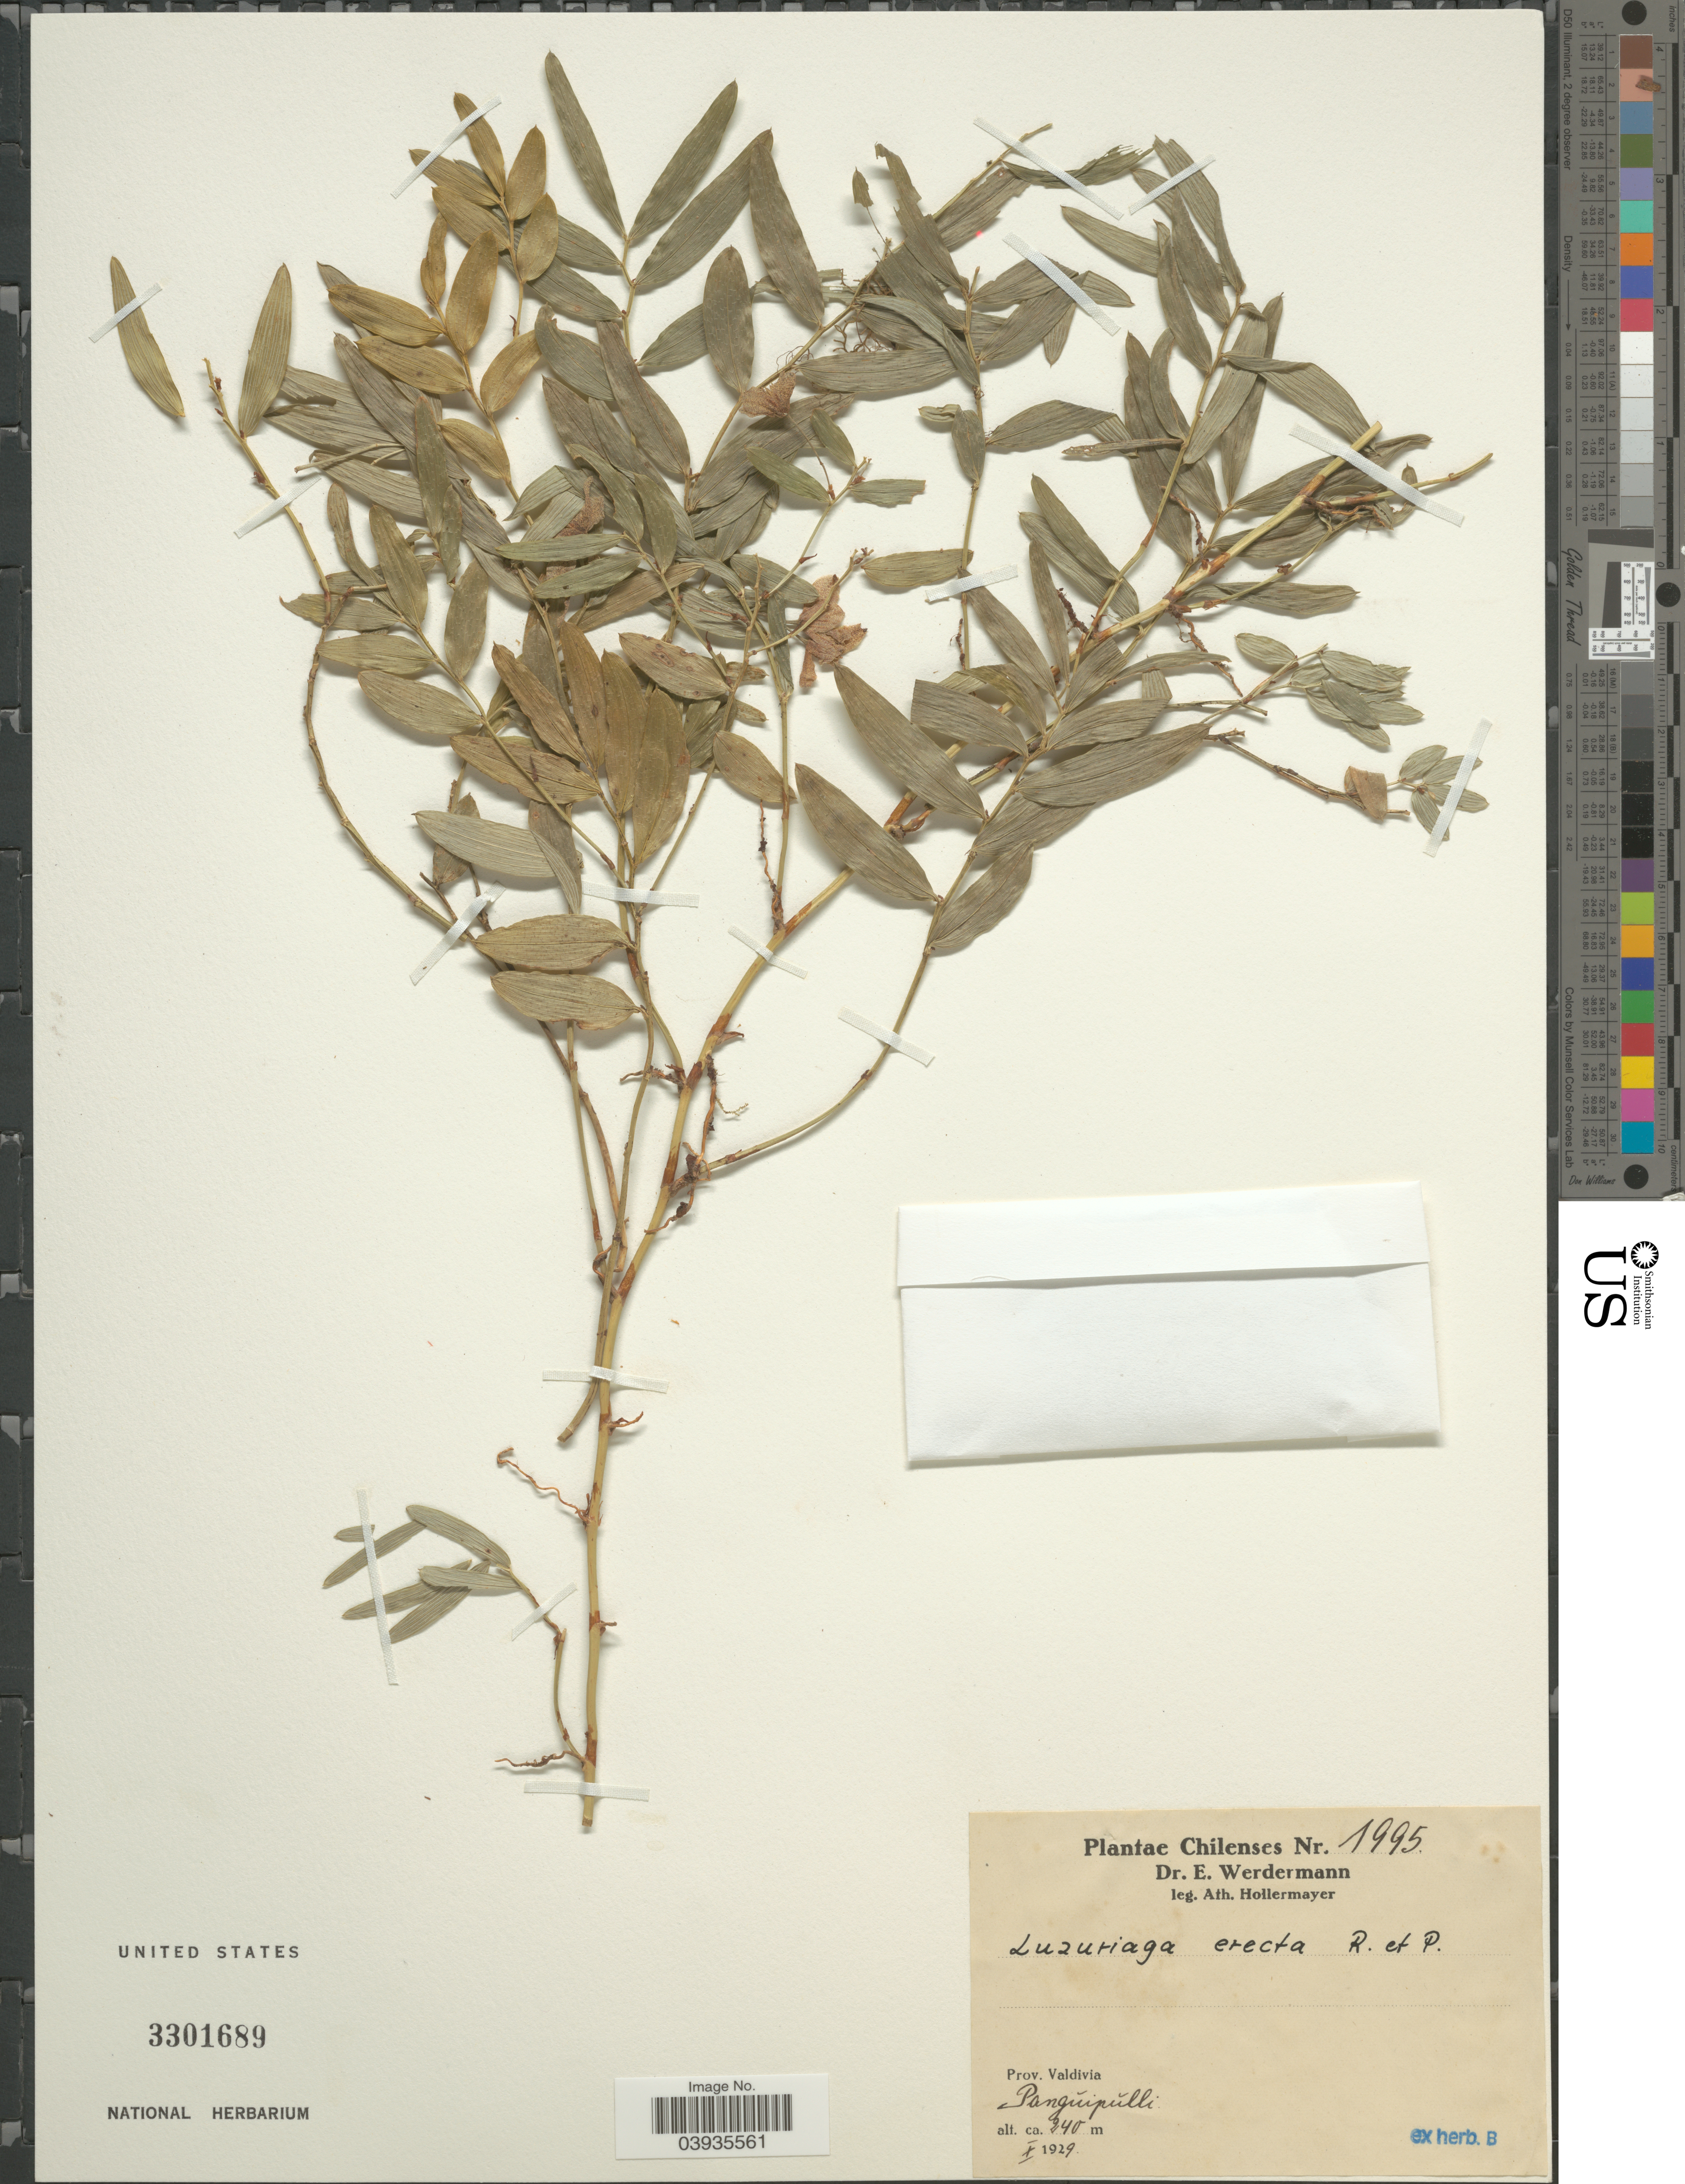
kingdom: Plantae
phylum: Tracheophyta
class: Liliopsida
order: Liliales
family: Alstroemeriaceae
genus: Luzuriaga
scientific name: Luzuriaga erecta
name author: Kunth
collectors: A. Hollermayer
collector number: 1995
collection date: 1929-10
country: Chile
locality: Prov. Valdivia. Pangŭipŭlli.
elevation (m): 240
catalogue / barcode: US 3301689